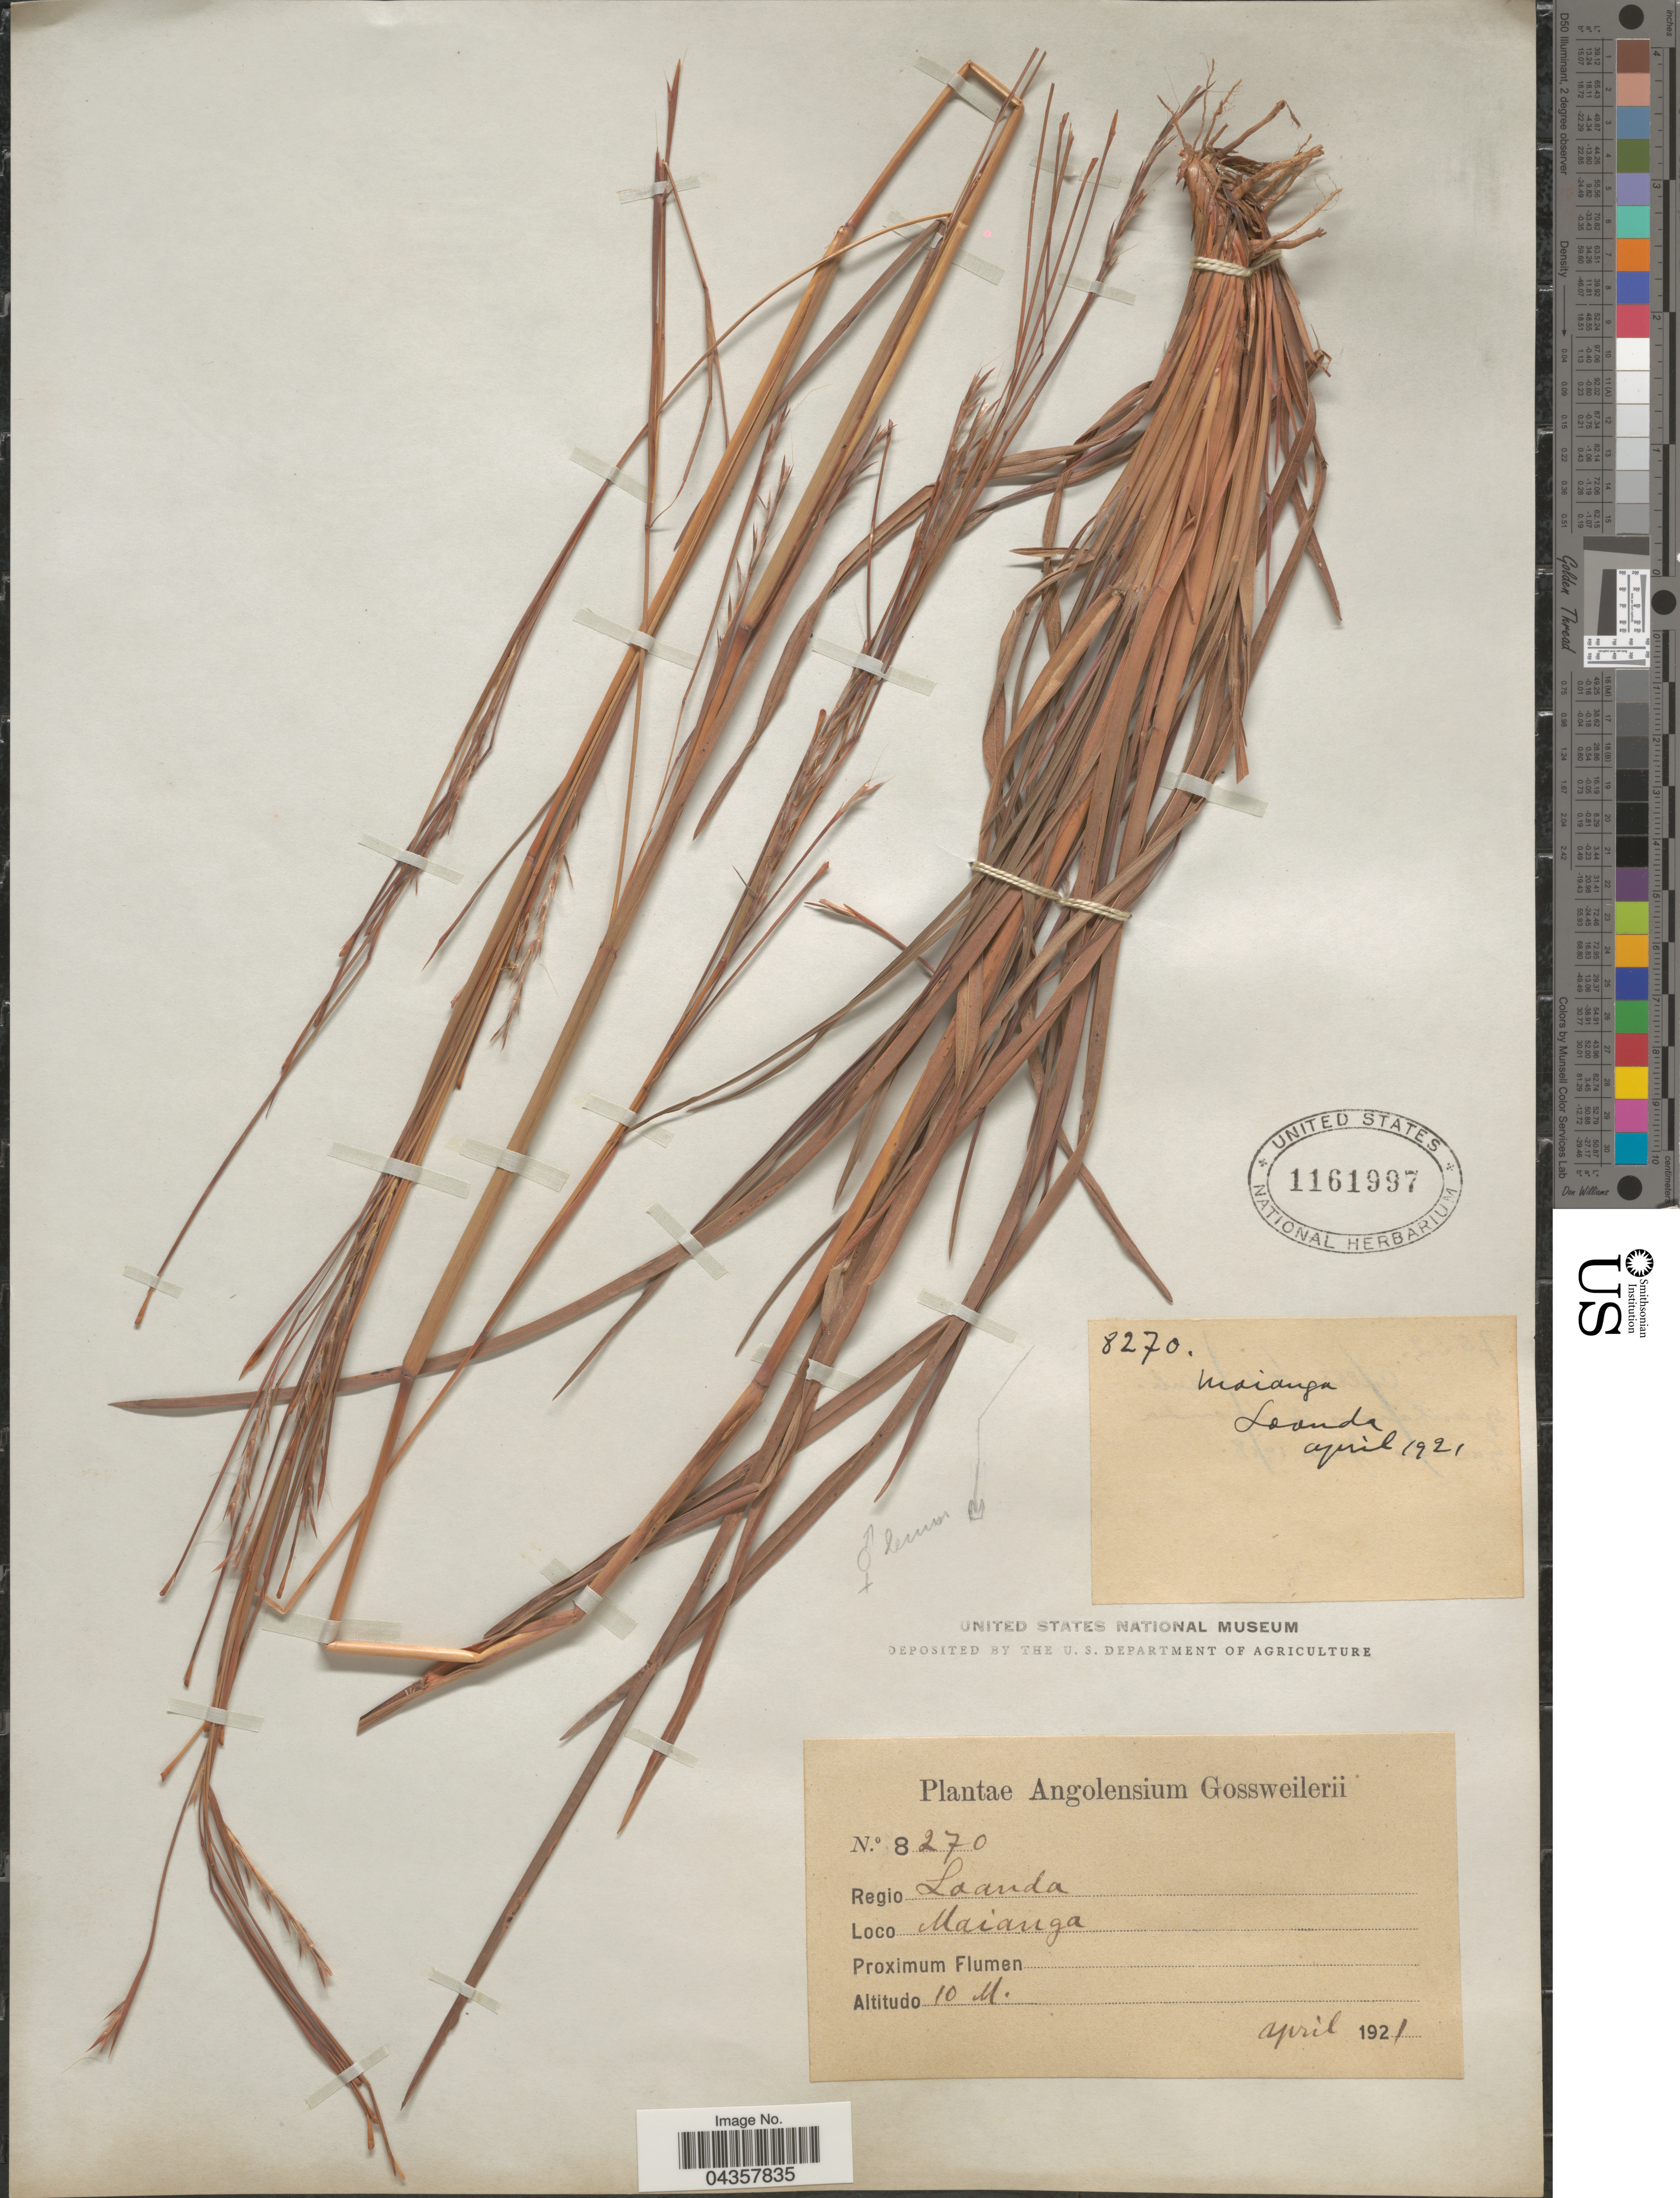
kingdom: Plantae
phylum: Tracheophyta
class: Liliopsida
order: Poales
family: Poaceae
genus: Schizachyrium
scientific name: Schizachyrium sanguineum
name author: (Retz.) Alston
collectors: -. Gossweiler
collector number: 8270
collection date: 1921-04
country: Angola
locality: Angolensium. Regio Loanda. Maianga.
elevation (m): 10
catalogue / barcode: US 1161997